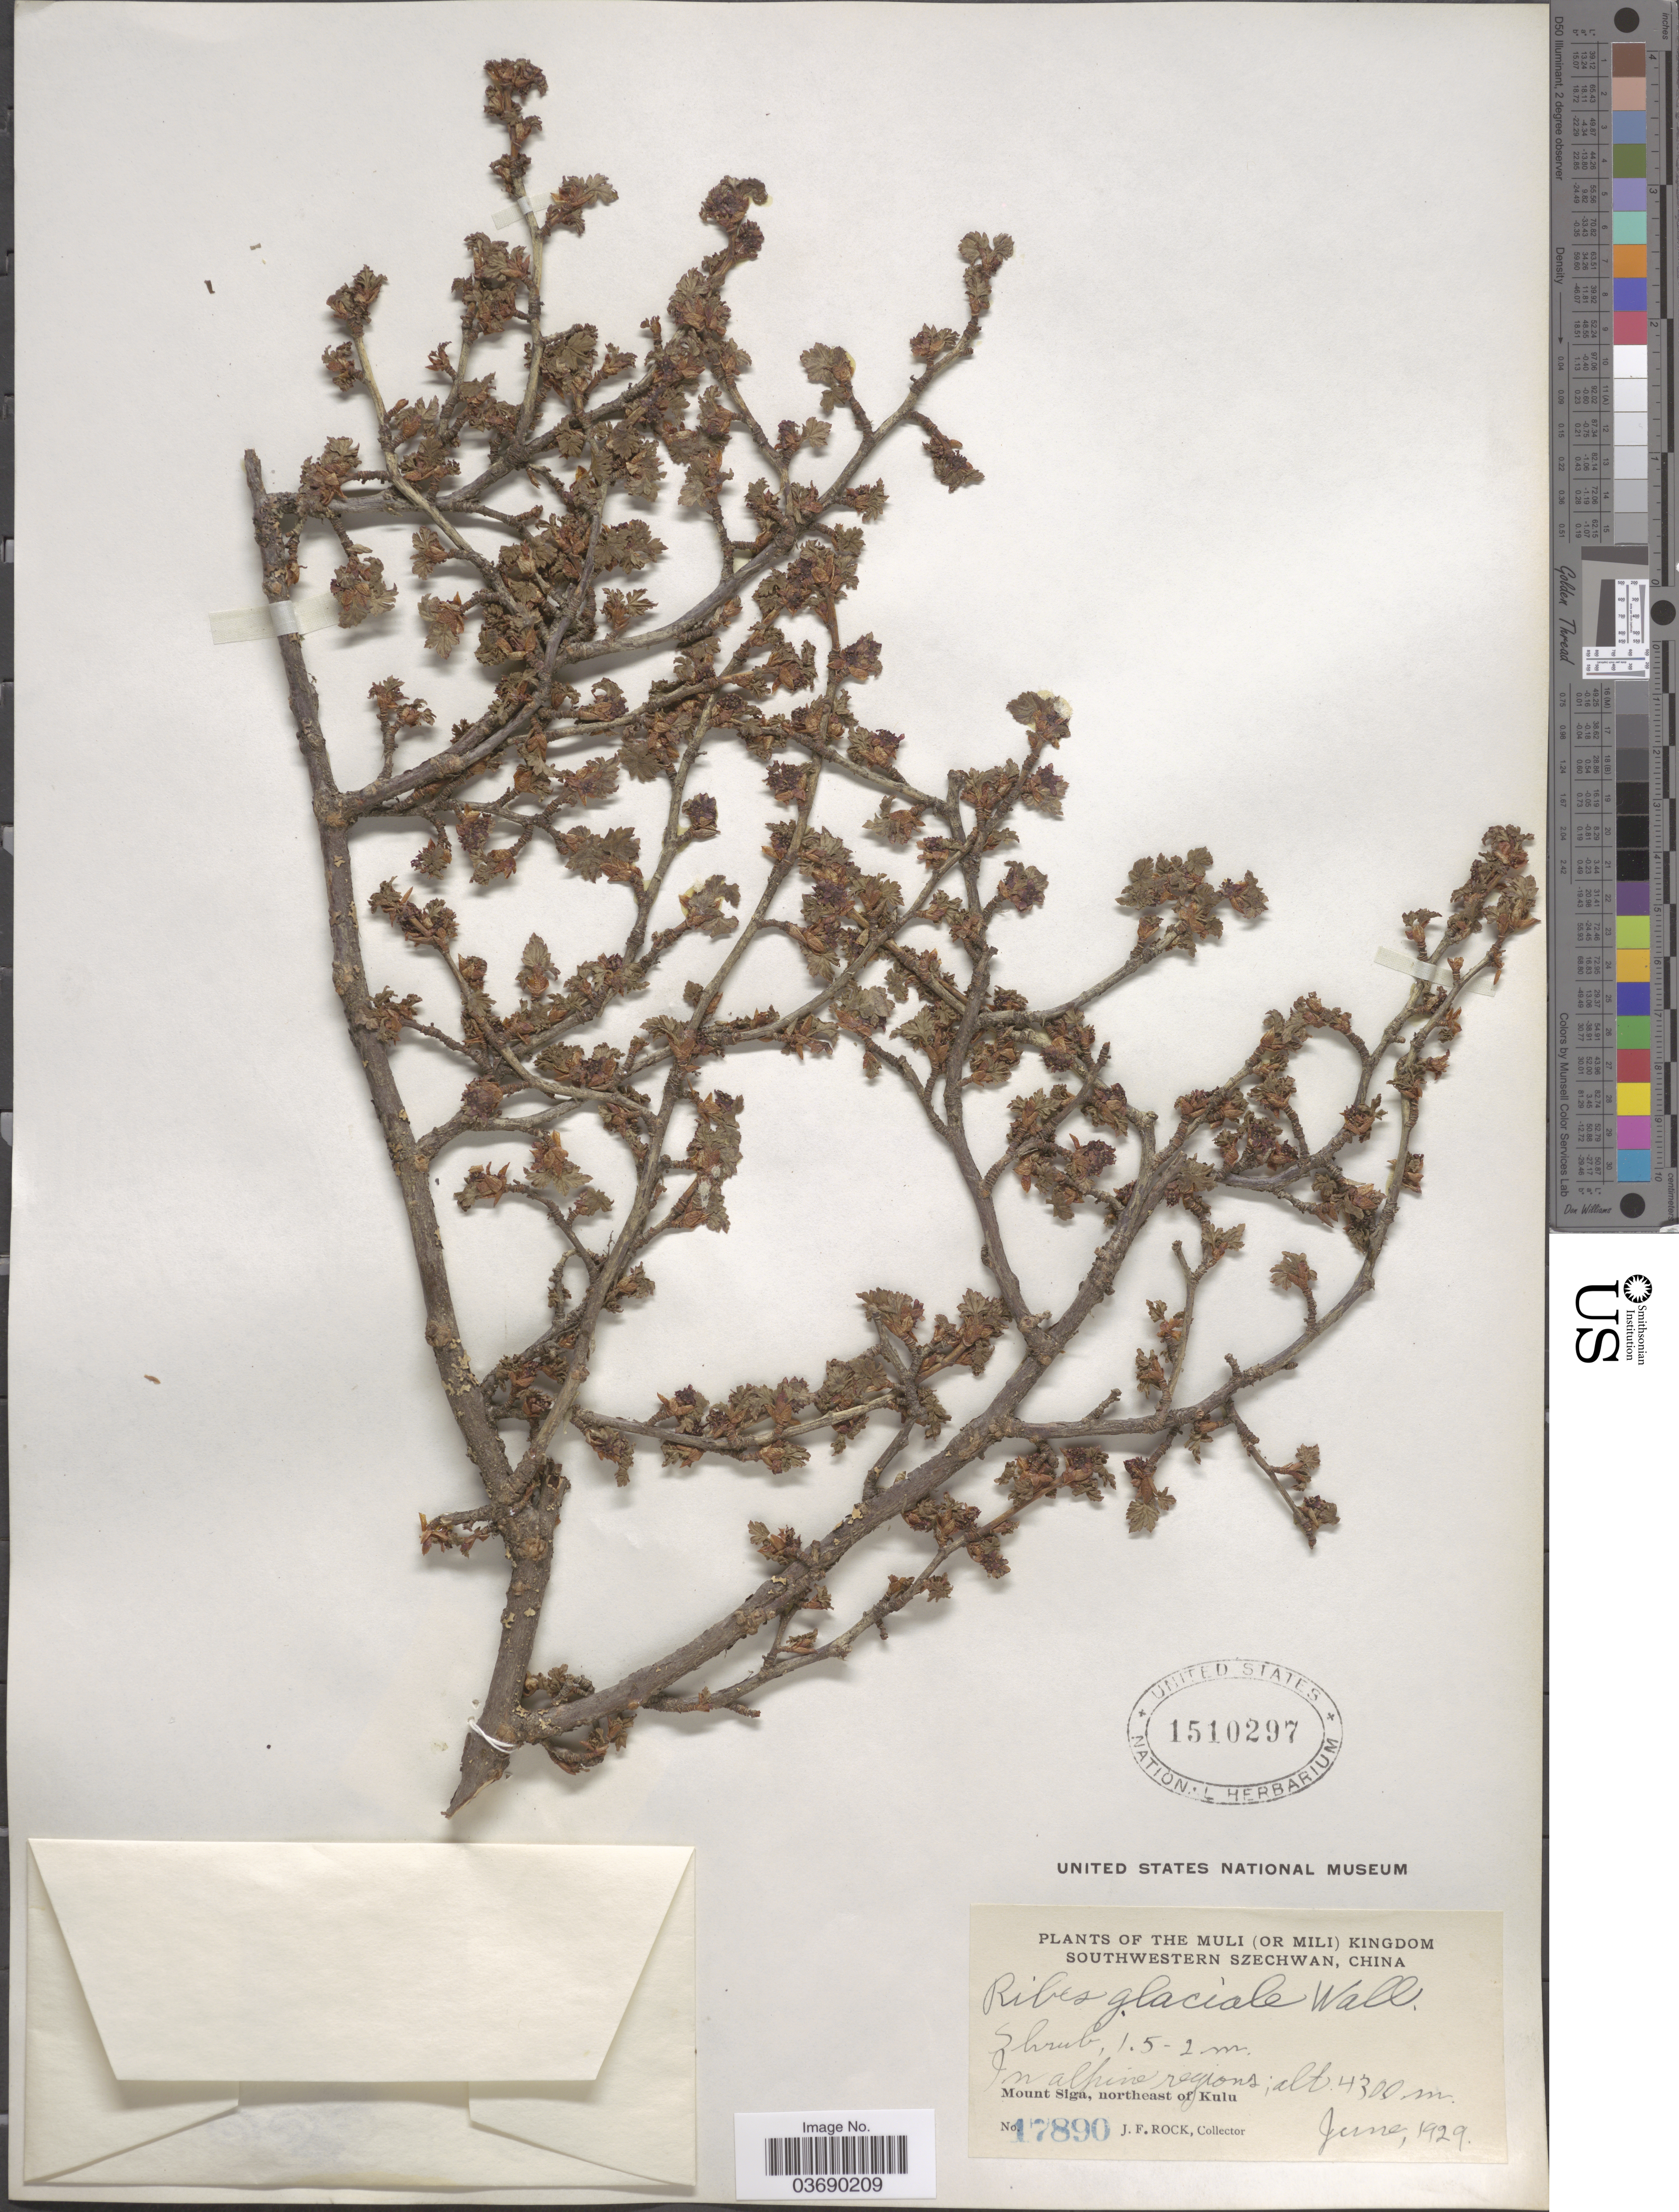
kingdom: Plantae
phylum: Tracheophyta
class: Magnoliopsida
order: Saxifragales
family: Grossulariaceae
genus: Ribes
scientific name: Ribes glaciale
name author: Wall.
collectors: J. Rock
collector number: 17890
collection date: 1929-06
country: China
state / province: Sichuan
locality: The Muli (or Mili) Kingdom. Southwestern Szechwan. Mount Siga, northeast of Kulu.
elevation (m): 4300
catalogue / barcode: US 1510297